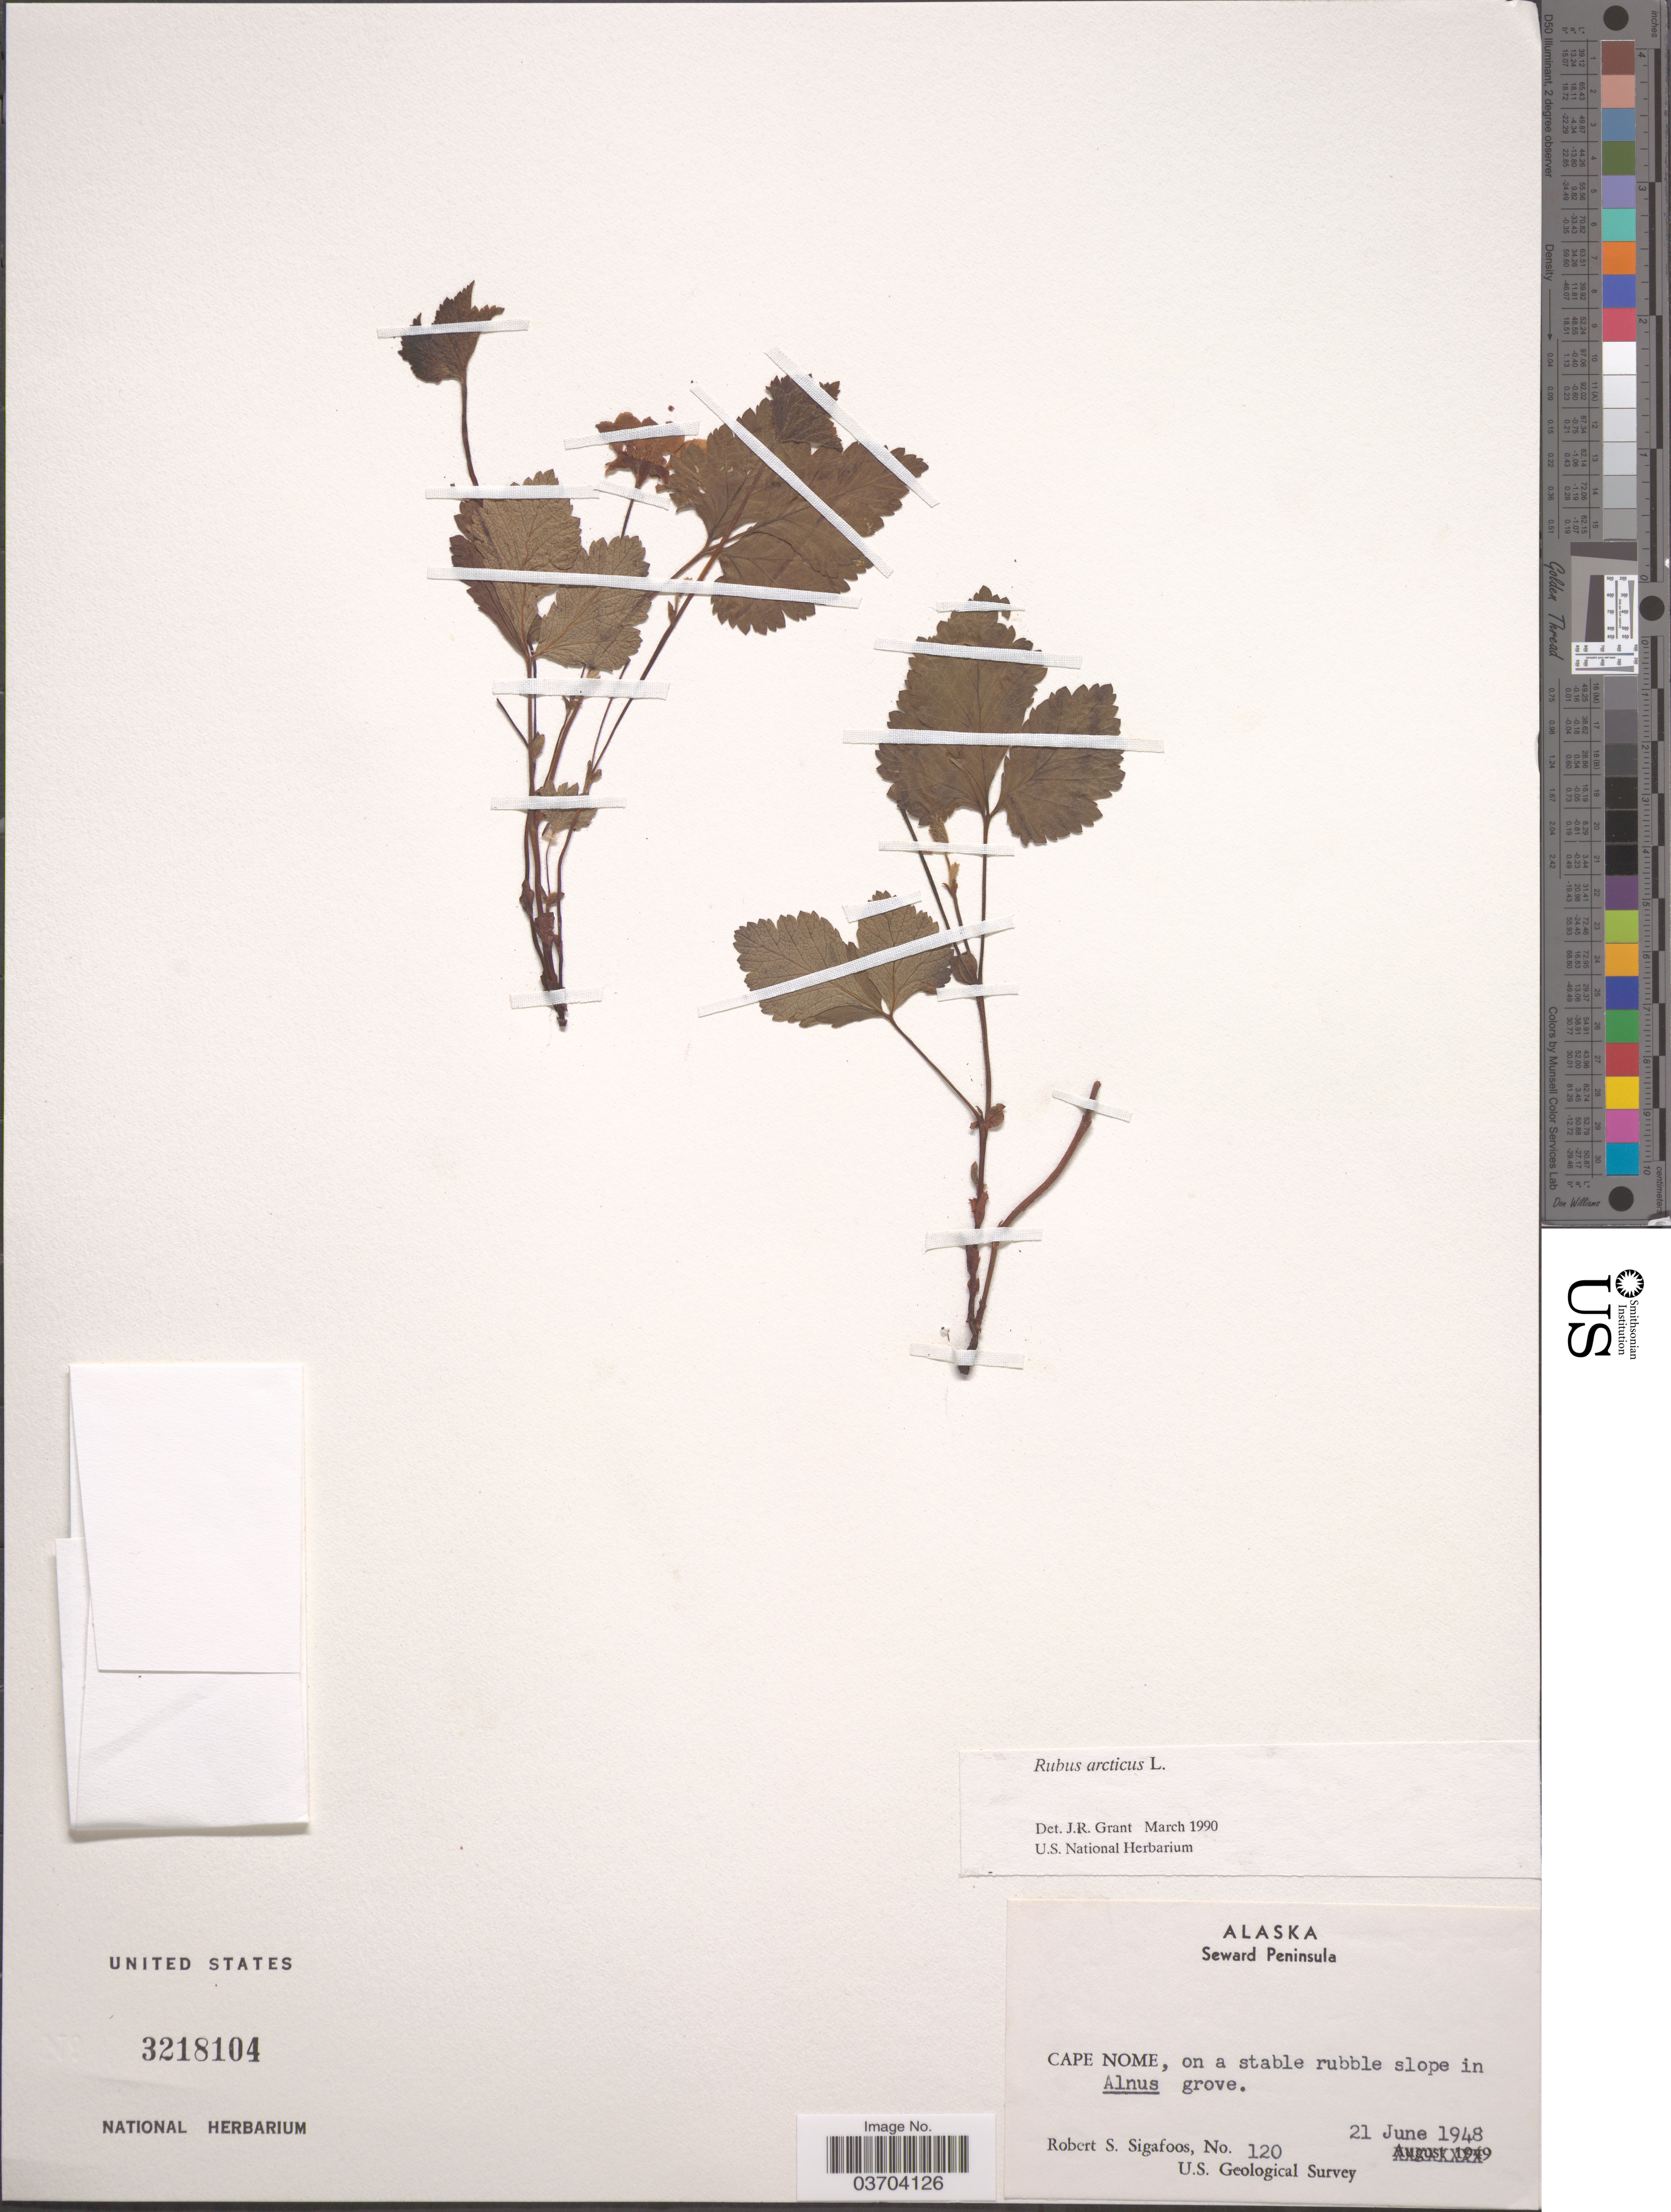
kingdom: Plantae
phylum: Tracheophyta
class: Magnoliopsida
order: Rosales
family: Rosaceae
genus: Rubus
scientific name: Rubus arcticus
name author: L.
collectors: R. Sigafoos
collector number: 120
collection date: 1948-06-21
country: United States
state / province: Alaska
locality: Seward Peninsula. Cape Nome, on a stable rubble slope.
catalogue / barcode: US 3218104